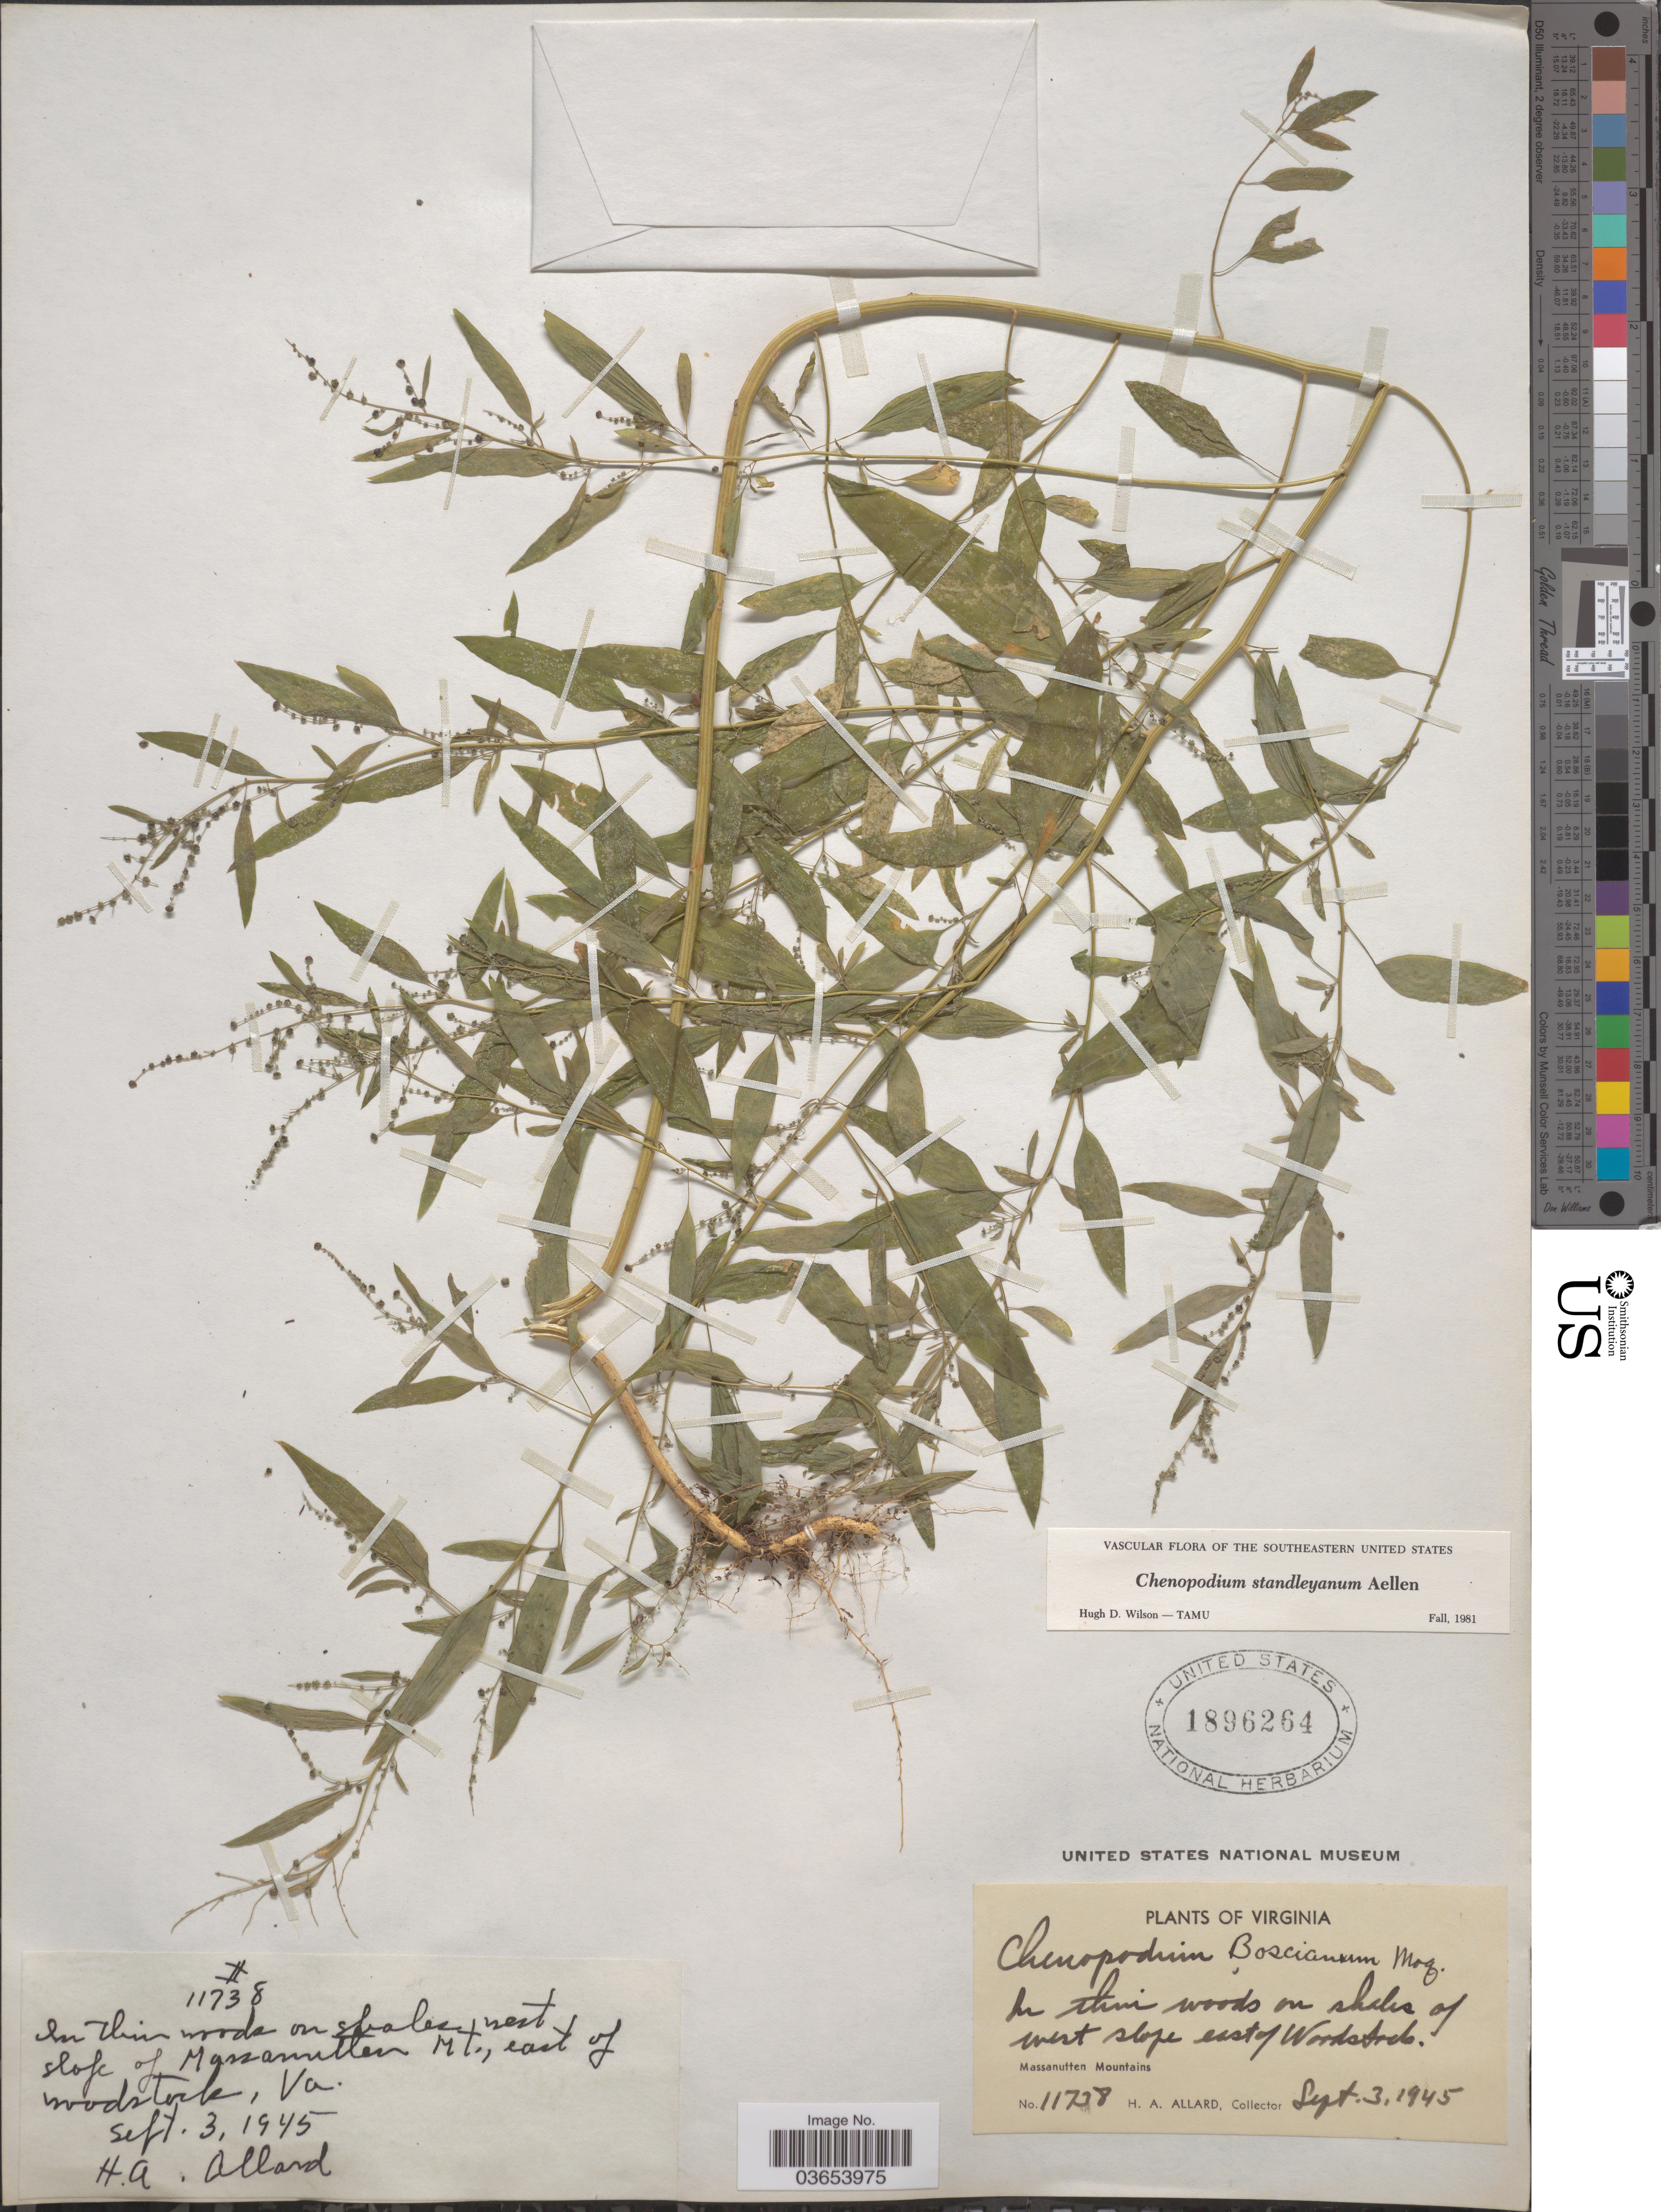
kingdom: Plantae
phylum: Tracheophyta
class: Magnoliopsida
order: Caryophyllales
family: Amaranthaceae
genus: Chenopodium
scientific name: Chenopodium standleyanum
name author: Aellen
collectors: H. A. Allard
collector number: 11738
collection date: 1945-09-03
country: United States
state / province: Virginia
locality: In thin woods on shales of west slope east of Woodstock. Massanutten Mountains.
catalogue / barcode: US 1896264